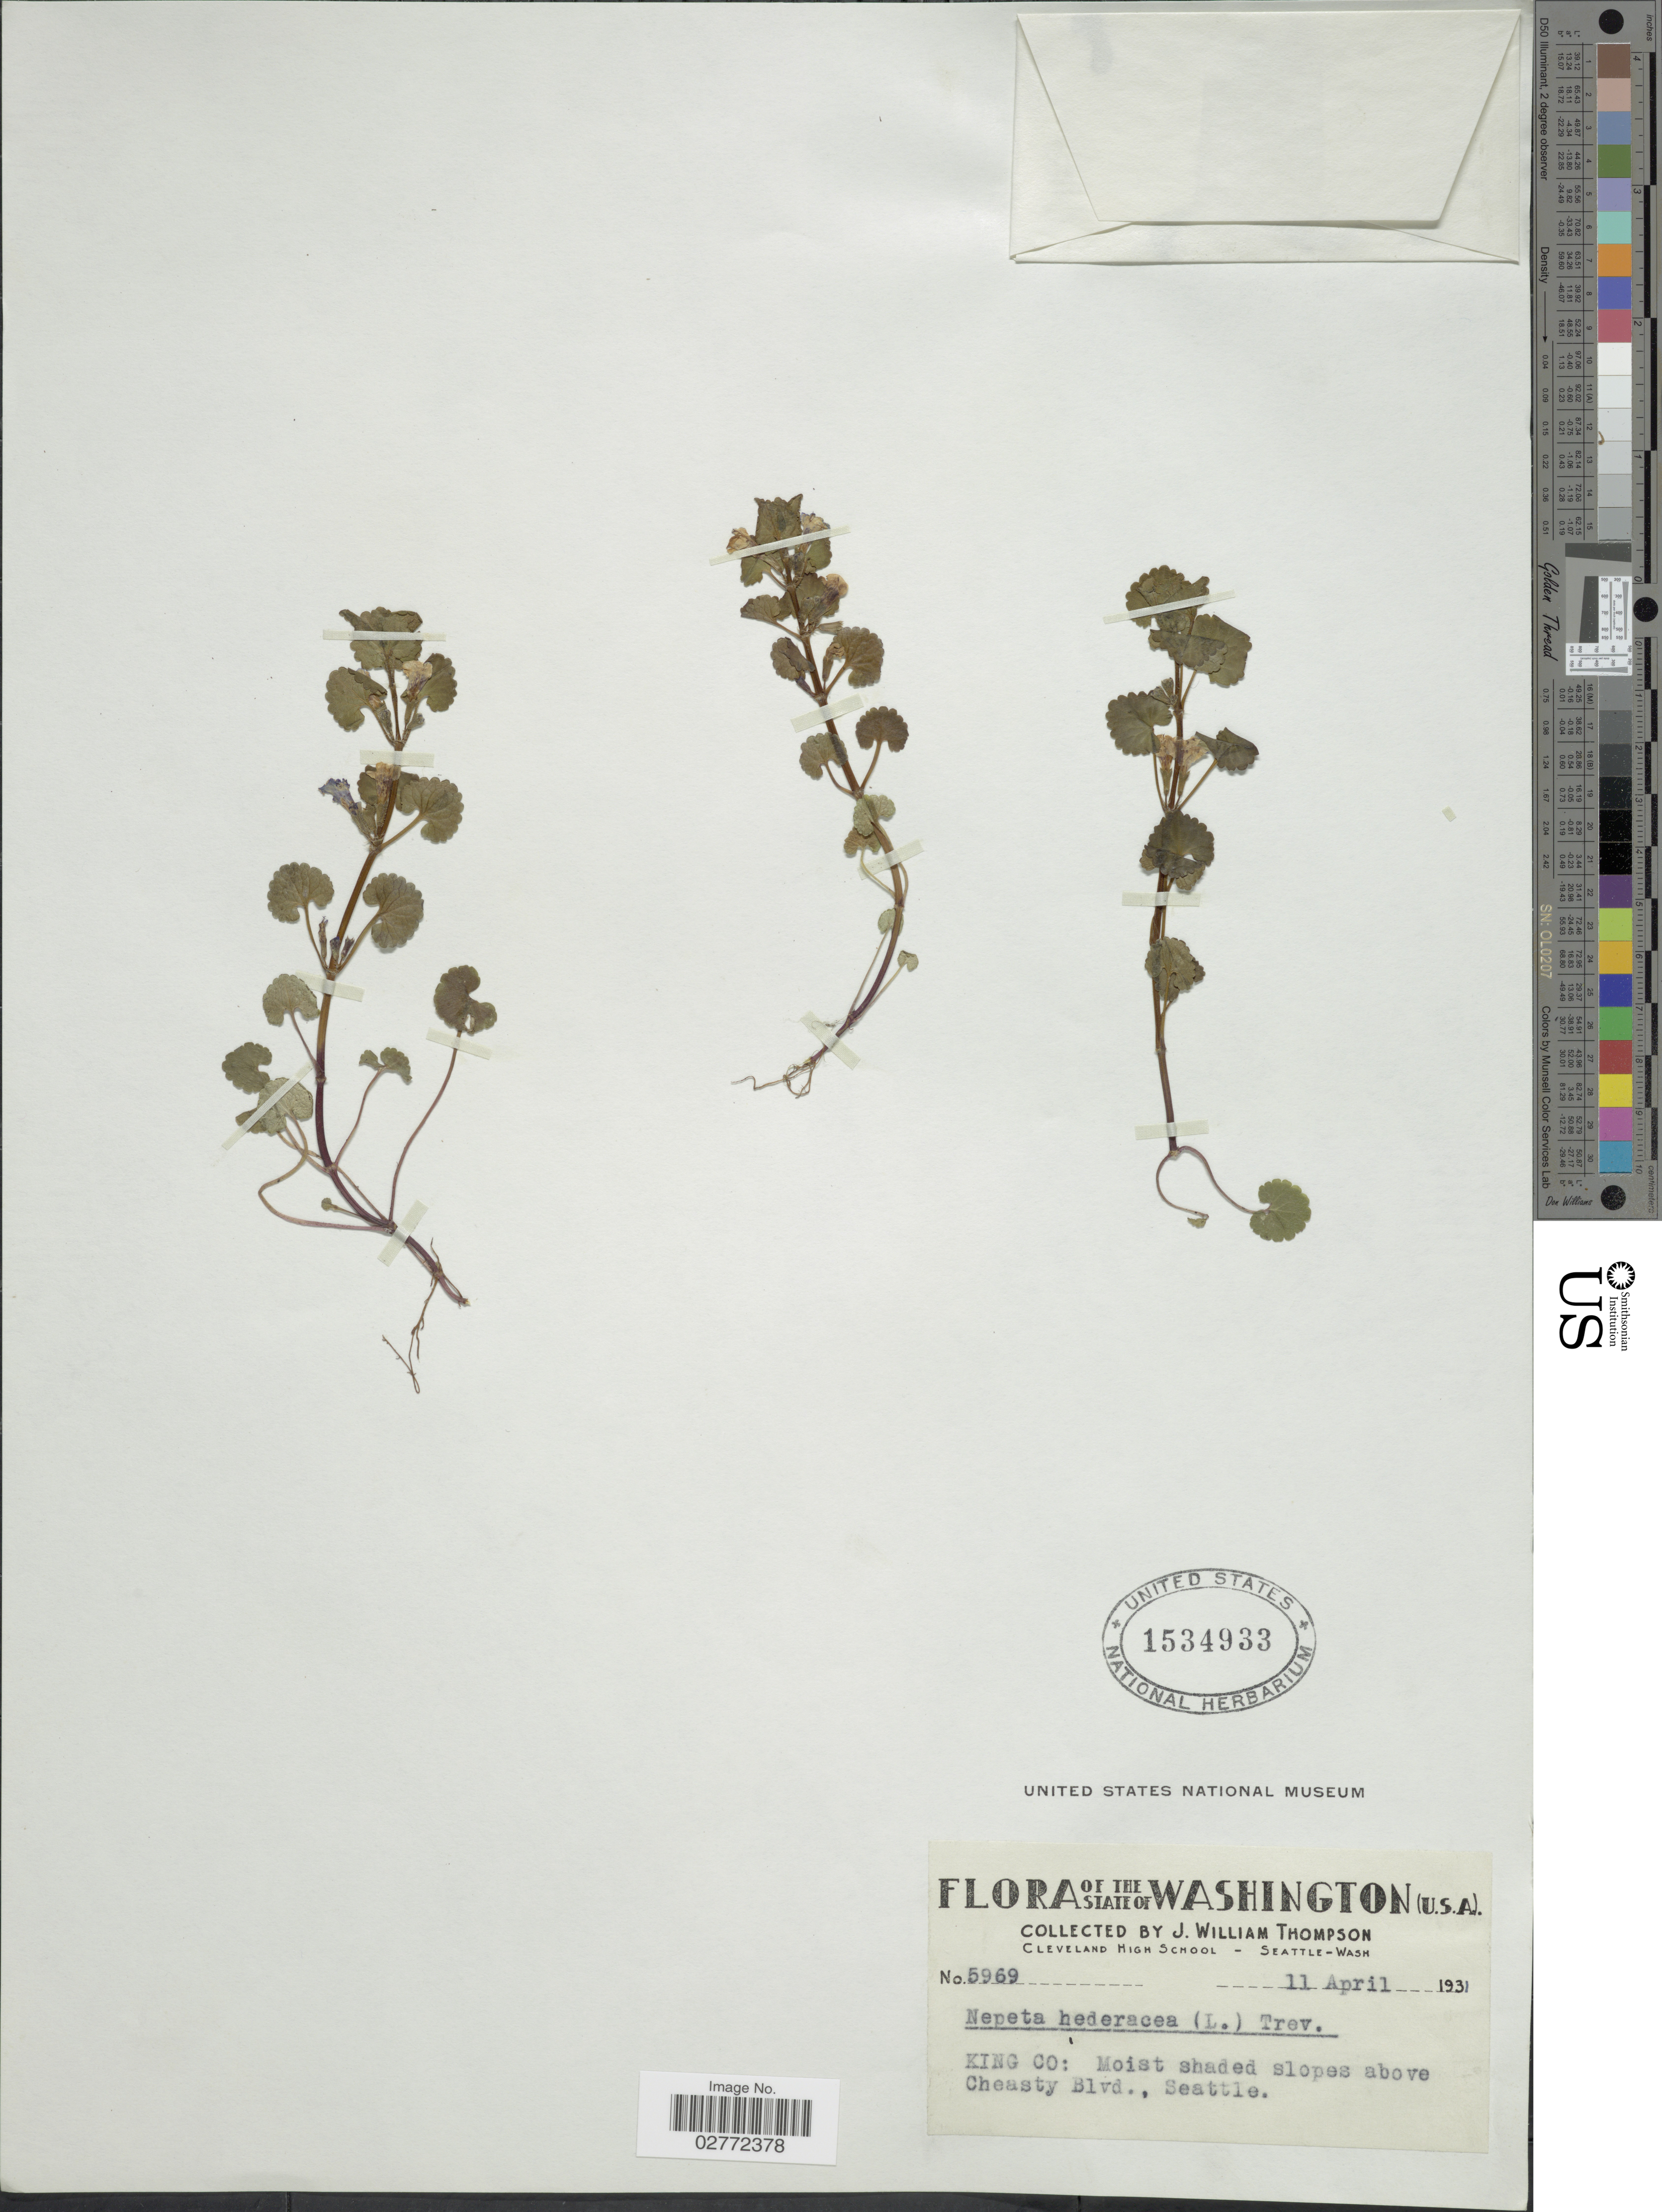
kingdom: Plantae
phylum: Tracheophyta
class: Magnoliopsida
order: Lamiales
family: Lamiaceae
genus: Glechoma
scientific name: Glechoma hederacea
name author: L.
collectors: J. W. Thompson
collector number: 5969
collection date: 1931-04-11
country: United States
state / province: Washington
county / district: King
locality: King Co: Moist shaded slopes above Cheasty Blvd., Seattle.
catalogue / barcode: US 1534933